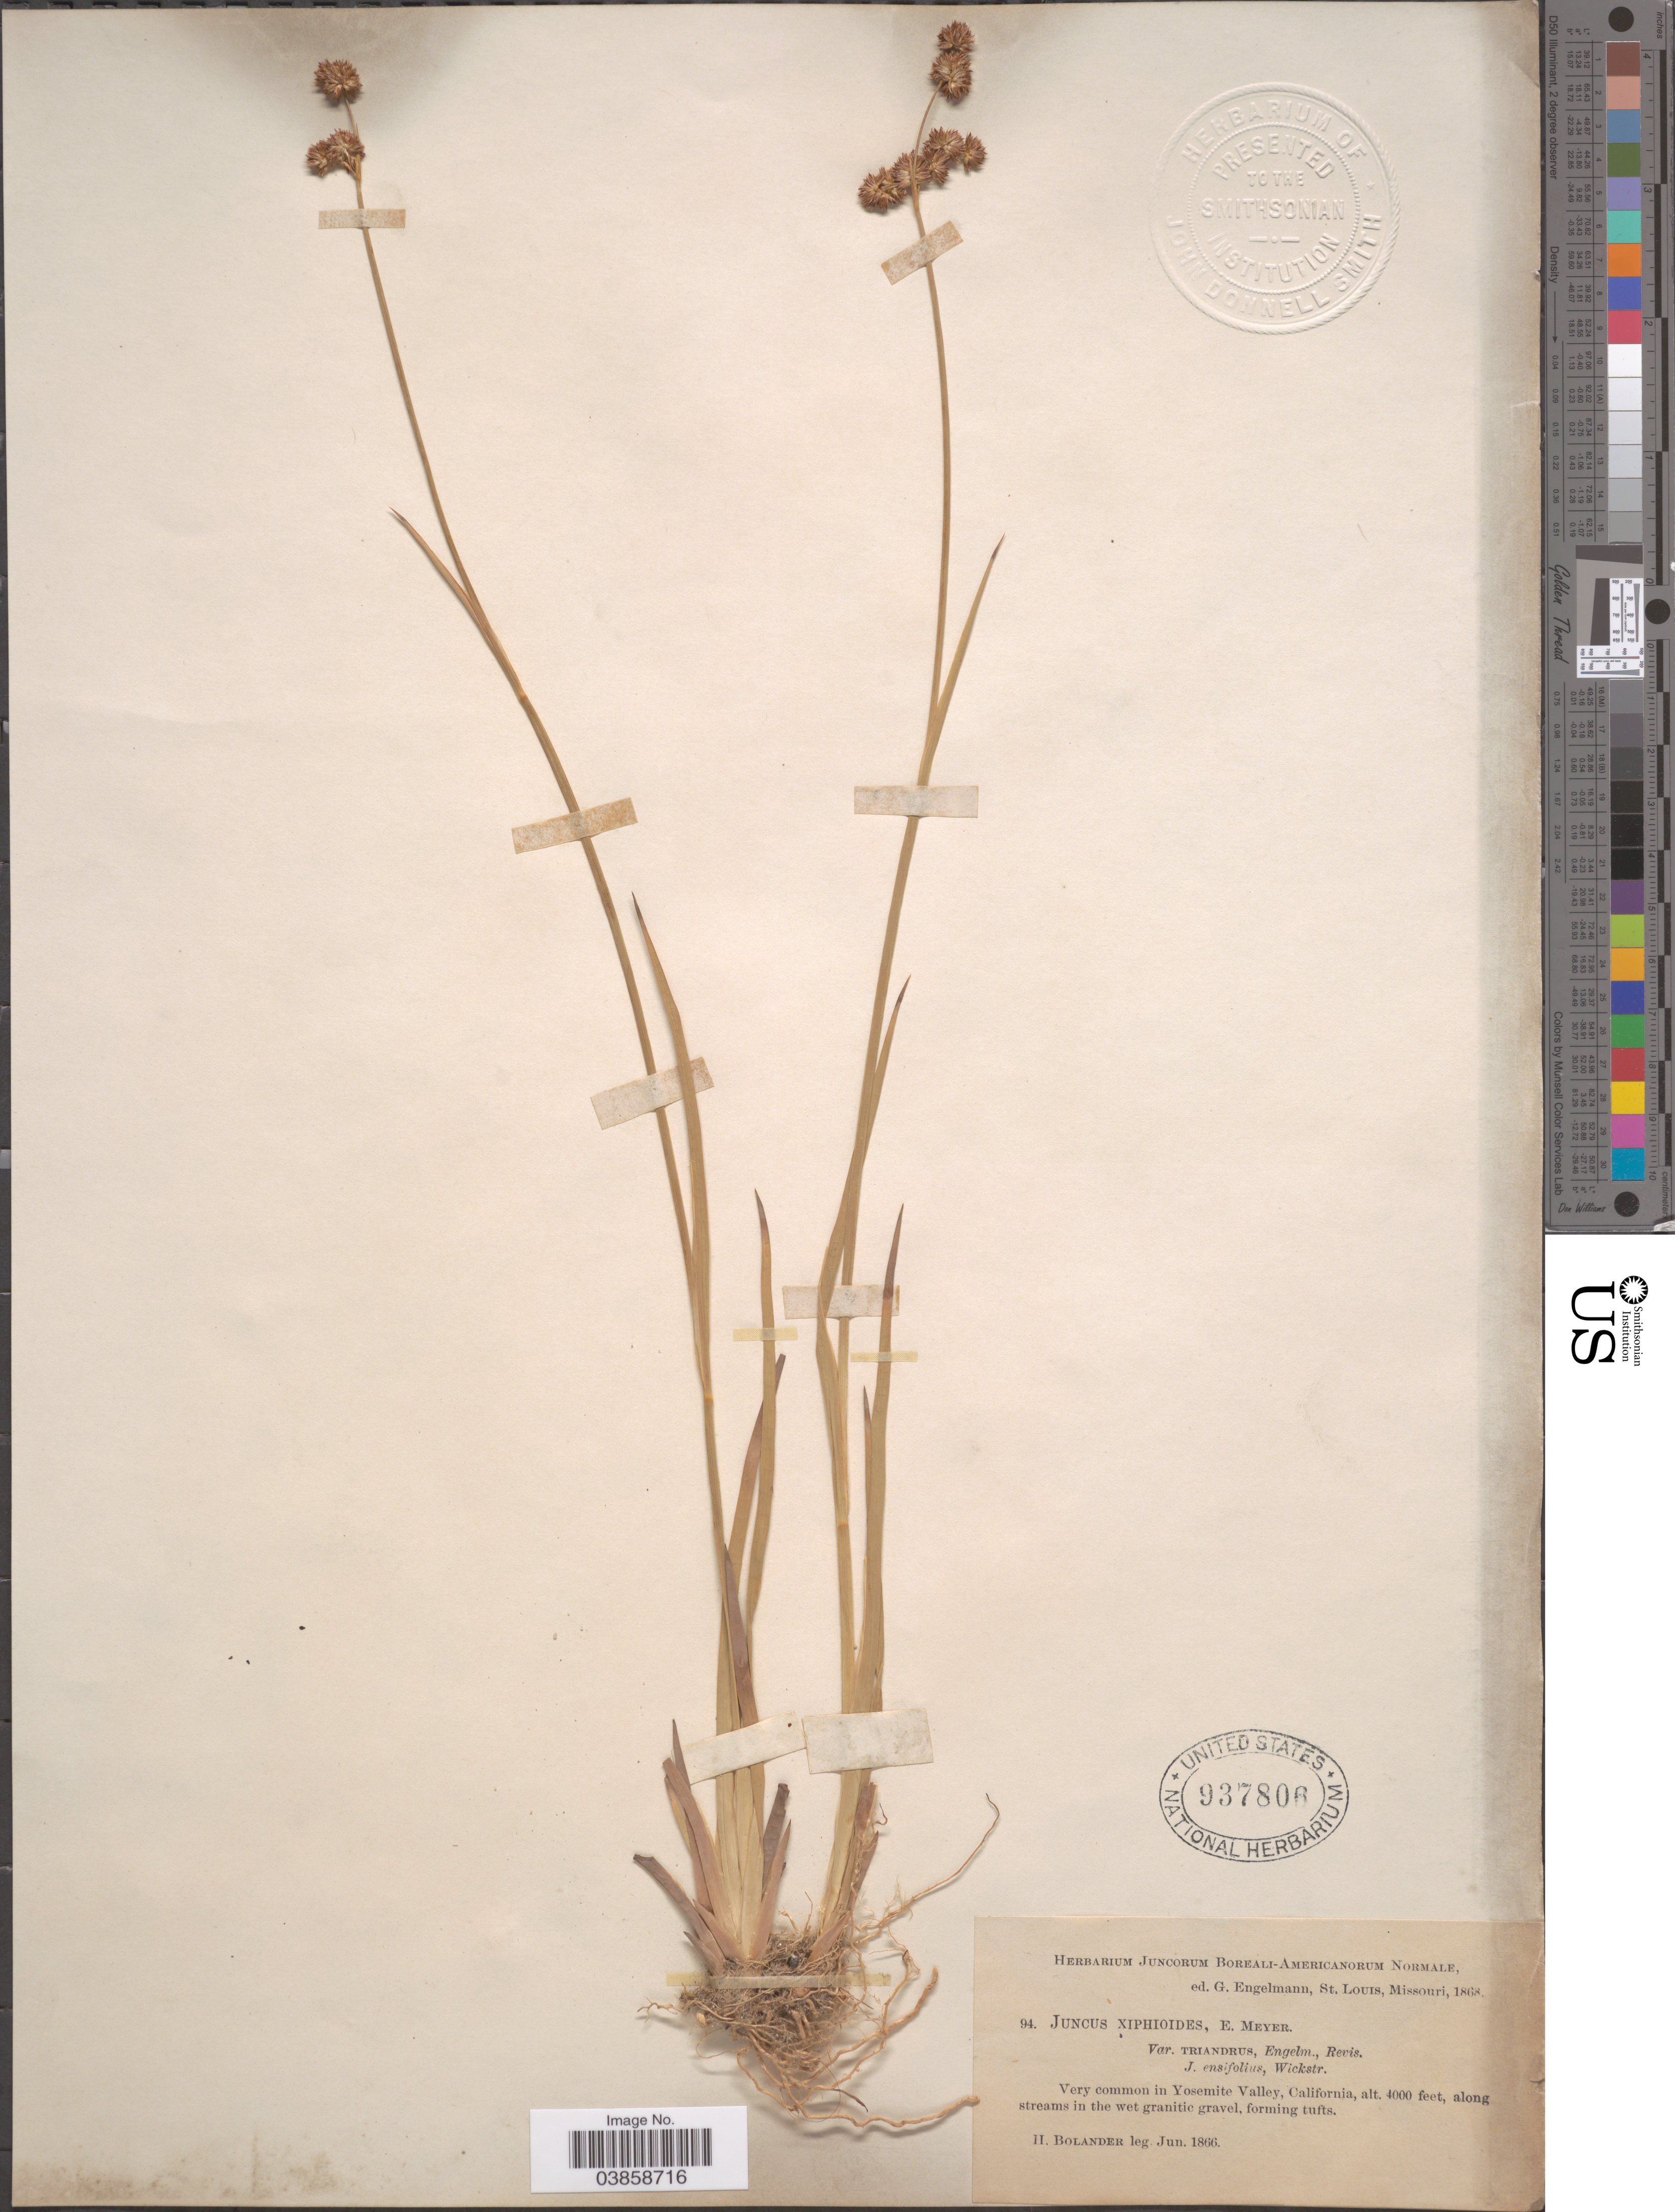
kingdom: Plantae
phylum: Tracheophyta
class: Liliopsida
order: Poales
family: Juncaceae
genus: Juncus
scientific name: Juncus xiphioides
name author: E. Mey.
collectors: H. Bolander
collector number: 94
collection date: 1866-06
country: United States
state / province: California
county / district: Mariposa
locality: In Yosemite Valley.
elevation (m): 1219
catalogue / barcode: US 937806